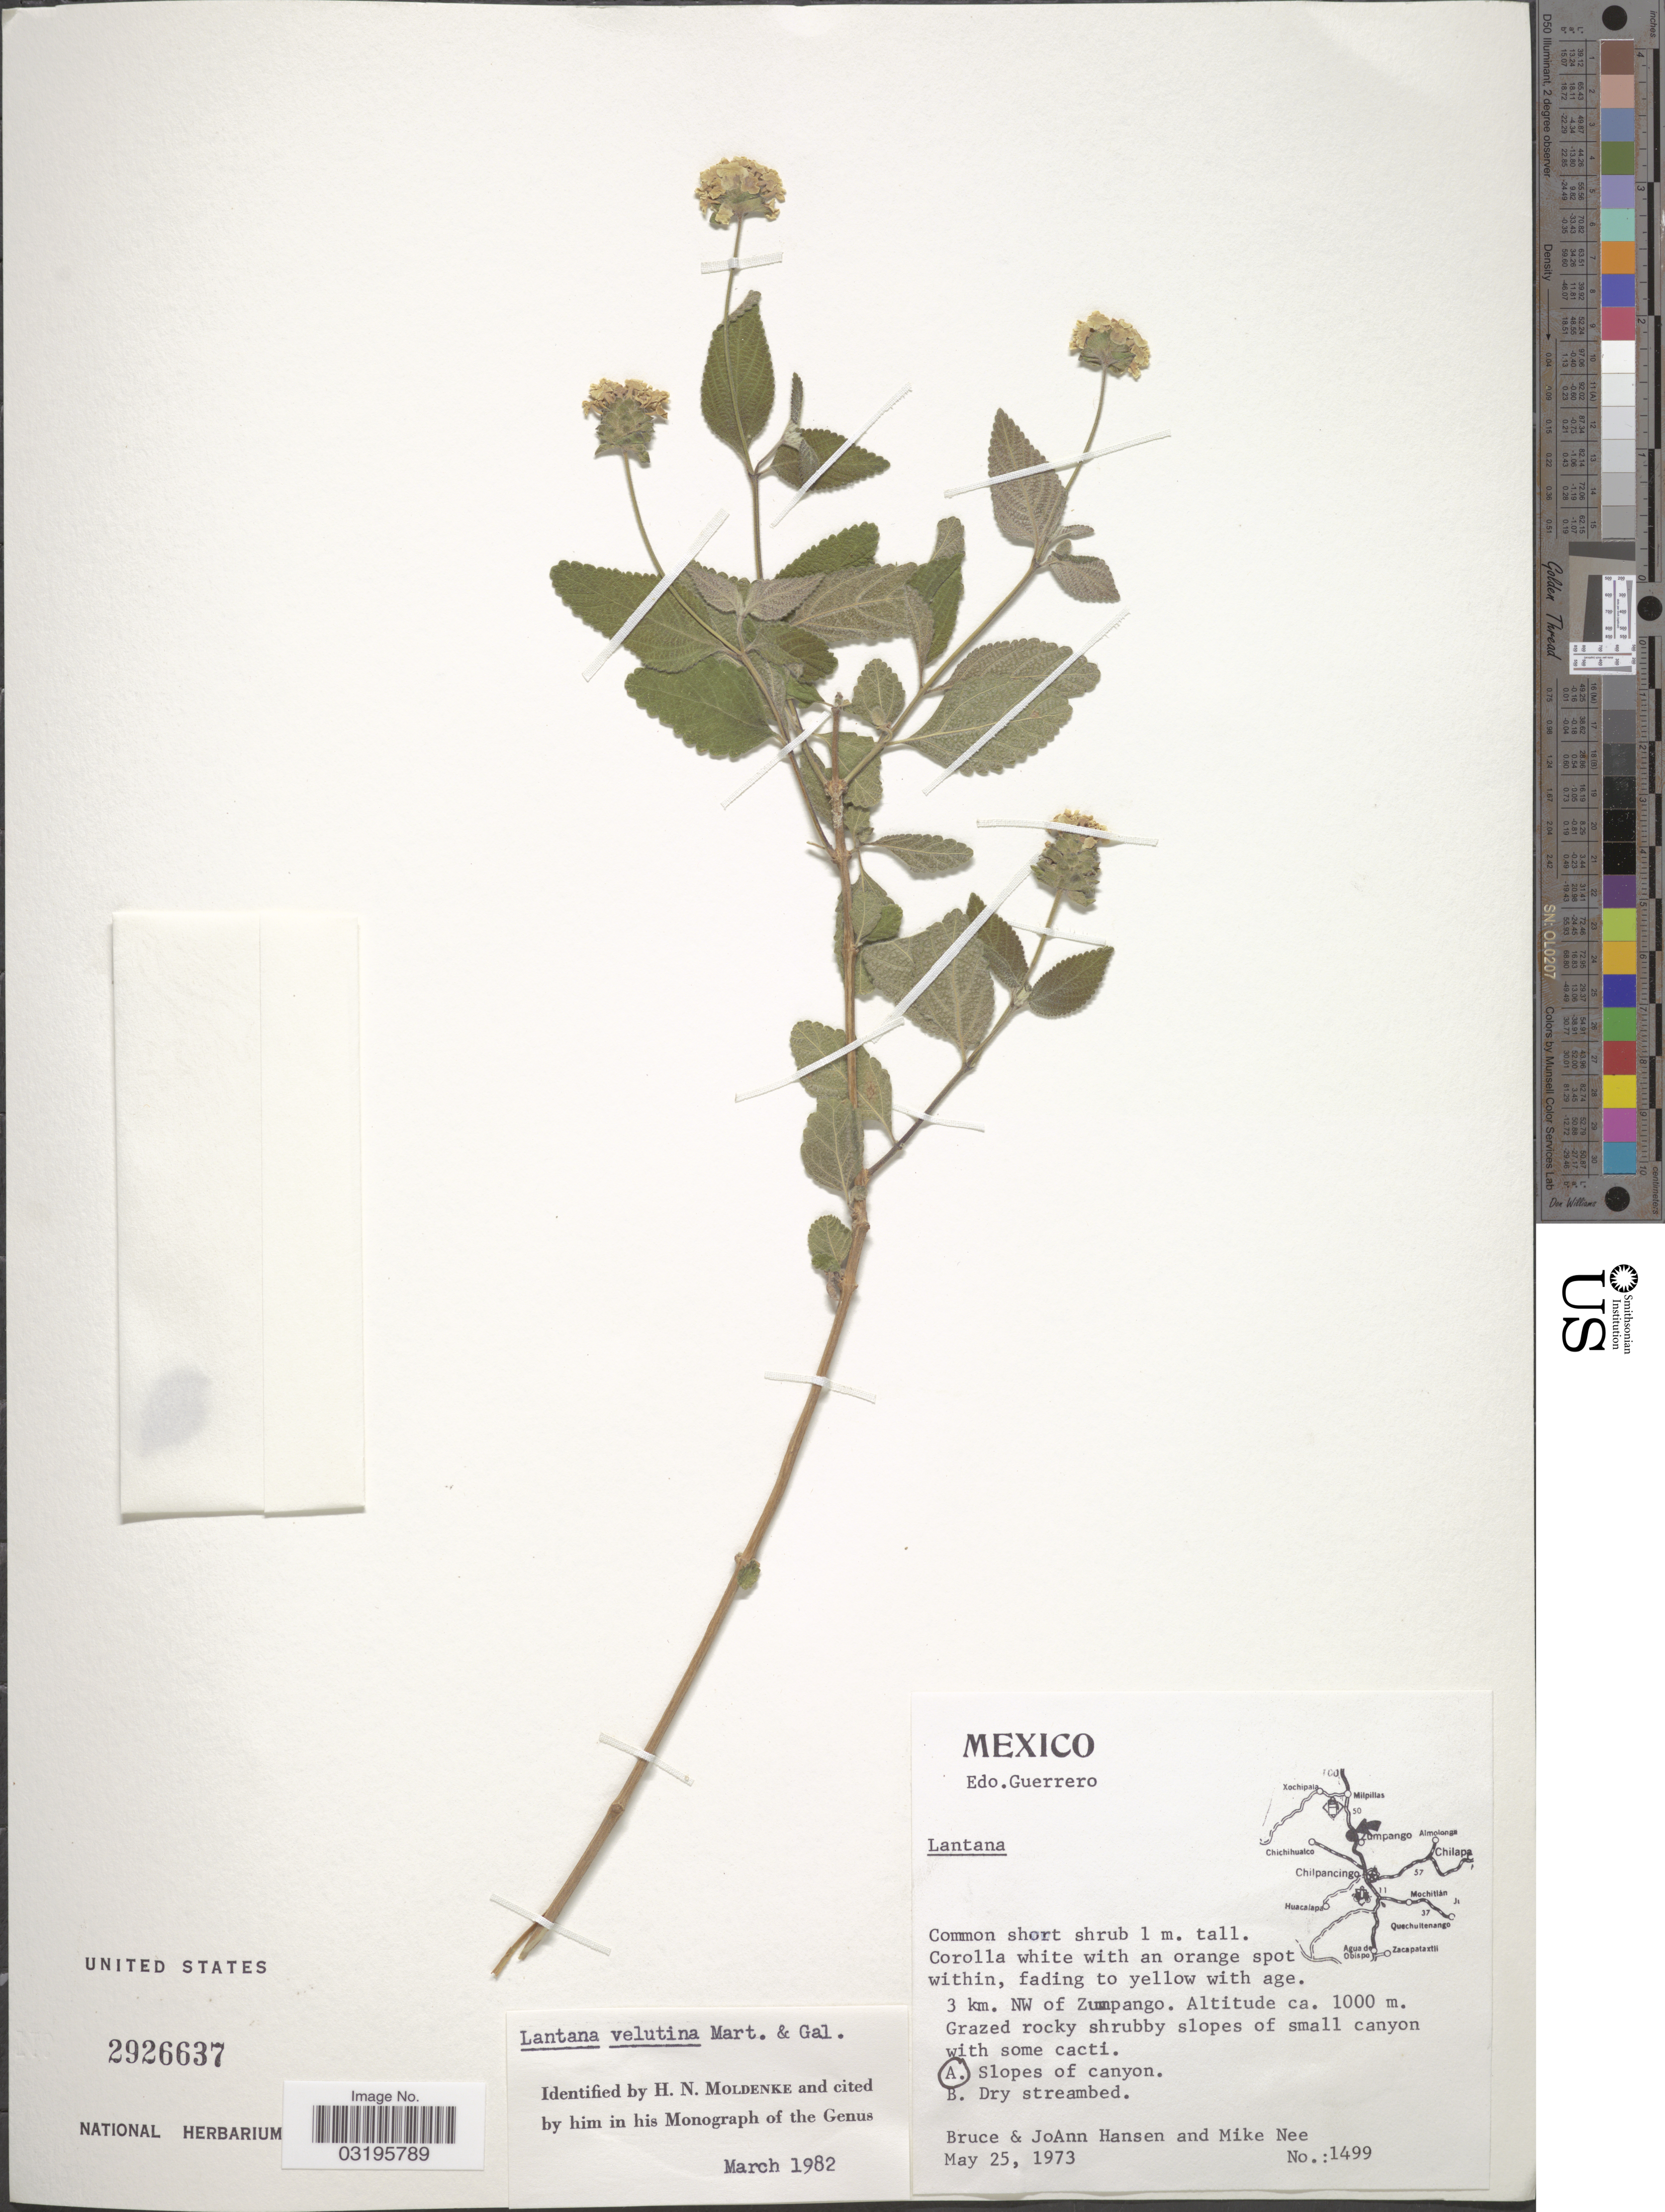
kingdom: Plantae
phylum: Tracheophyta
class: Magnoliopsida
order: Lamiales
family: Verbenaceae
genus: Lantana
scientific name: Lantana velutina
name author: M. Martens & Galeotti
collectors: B. Hansen, J. Hansen & M. Nee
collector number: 1499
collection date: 1973-05-25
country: Mexico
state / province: Guerrero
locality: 3 km. NW of Zumpango.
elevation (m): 1000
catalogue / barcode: US 2926637